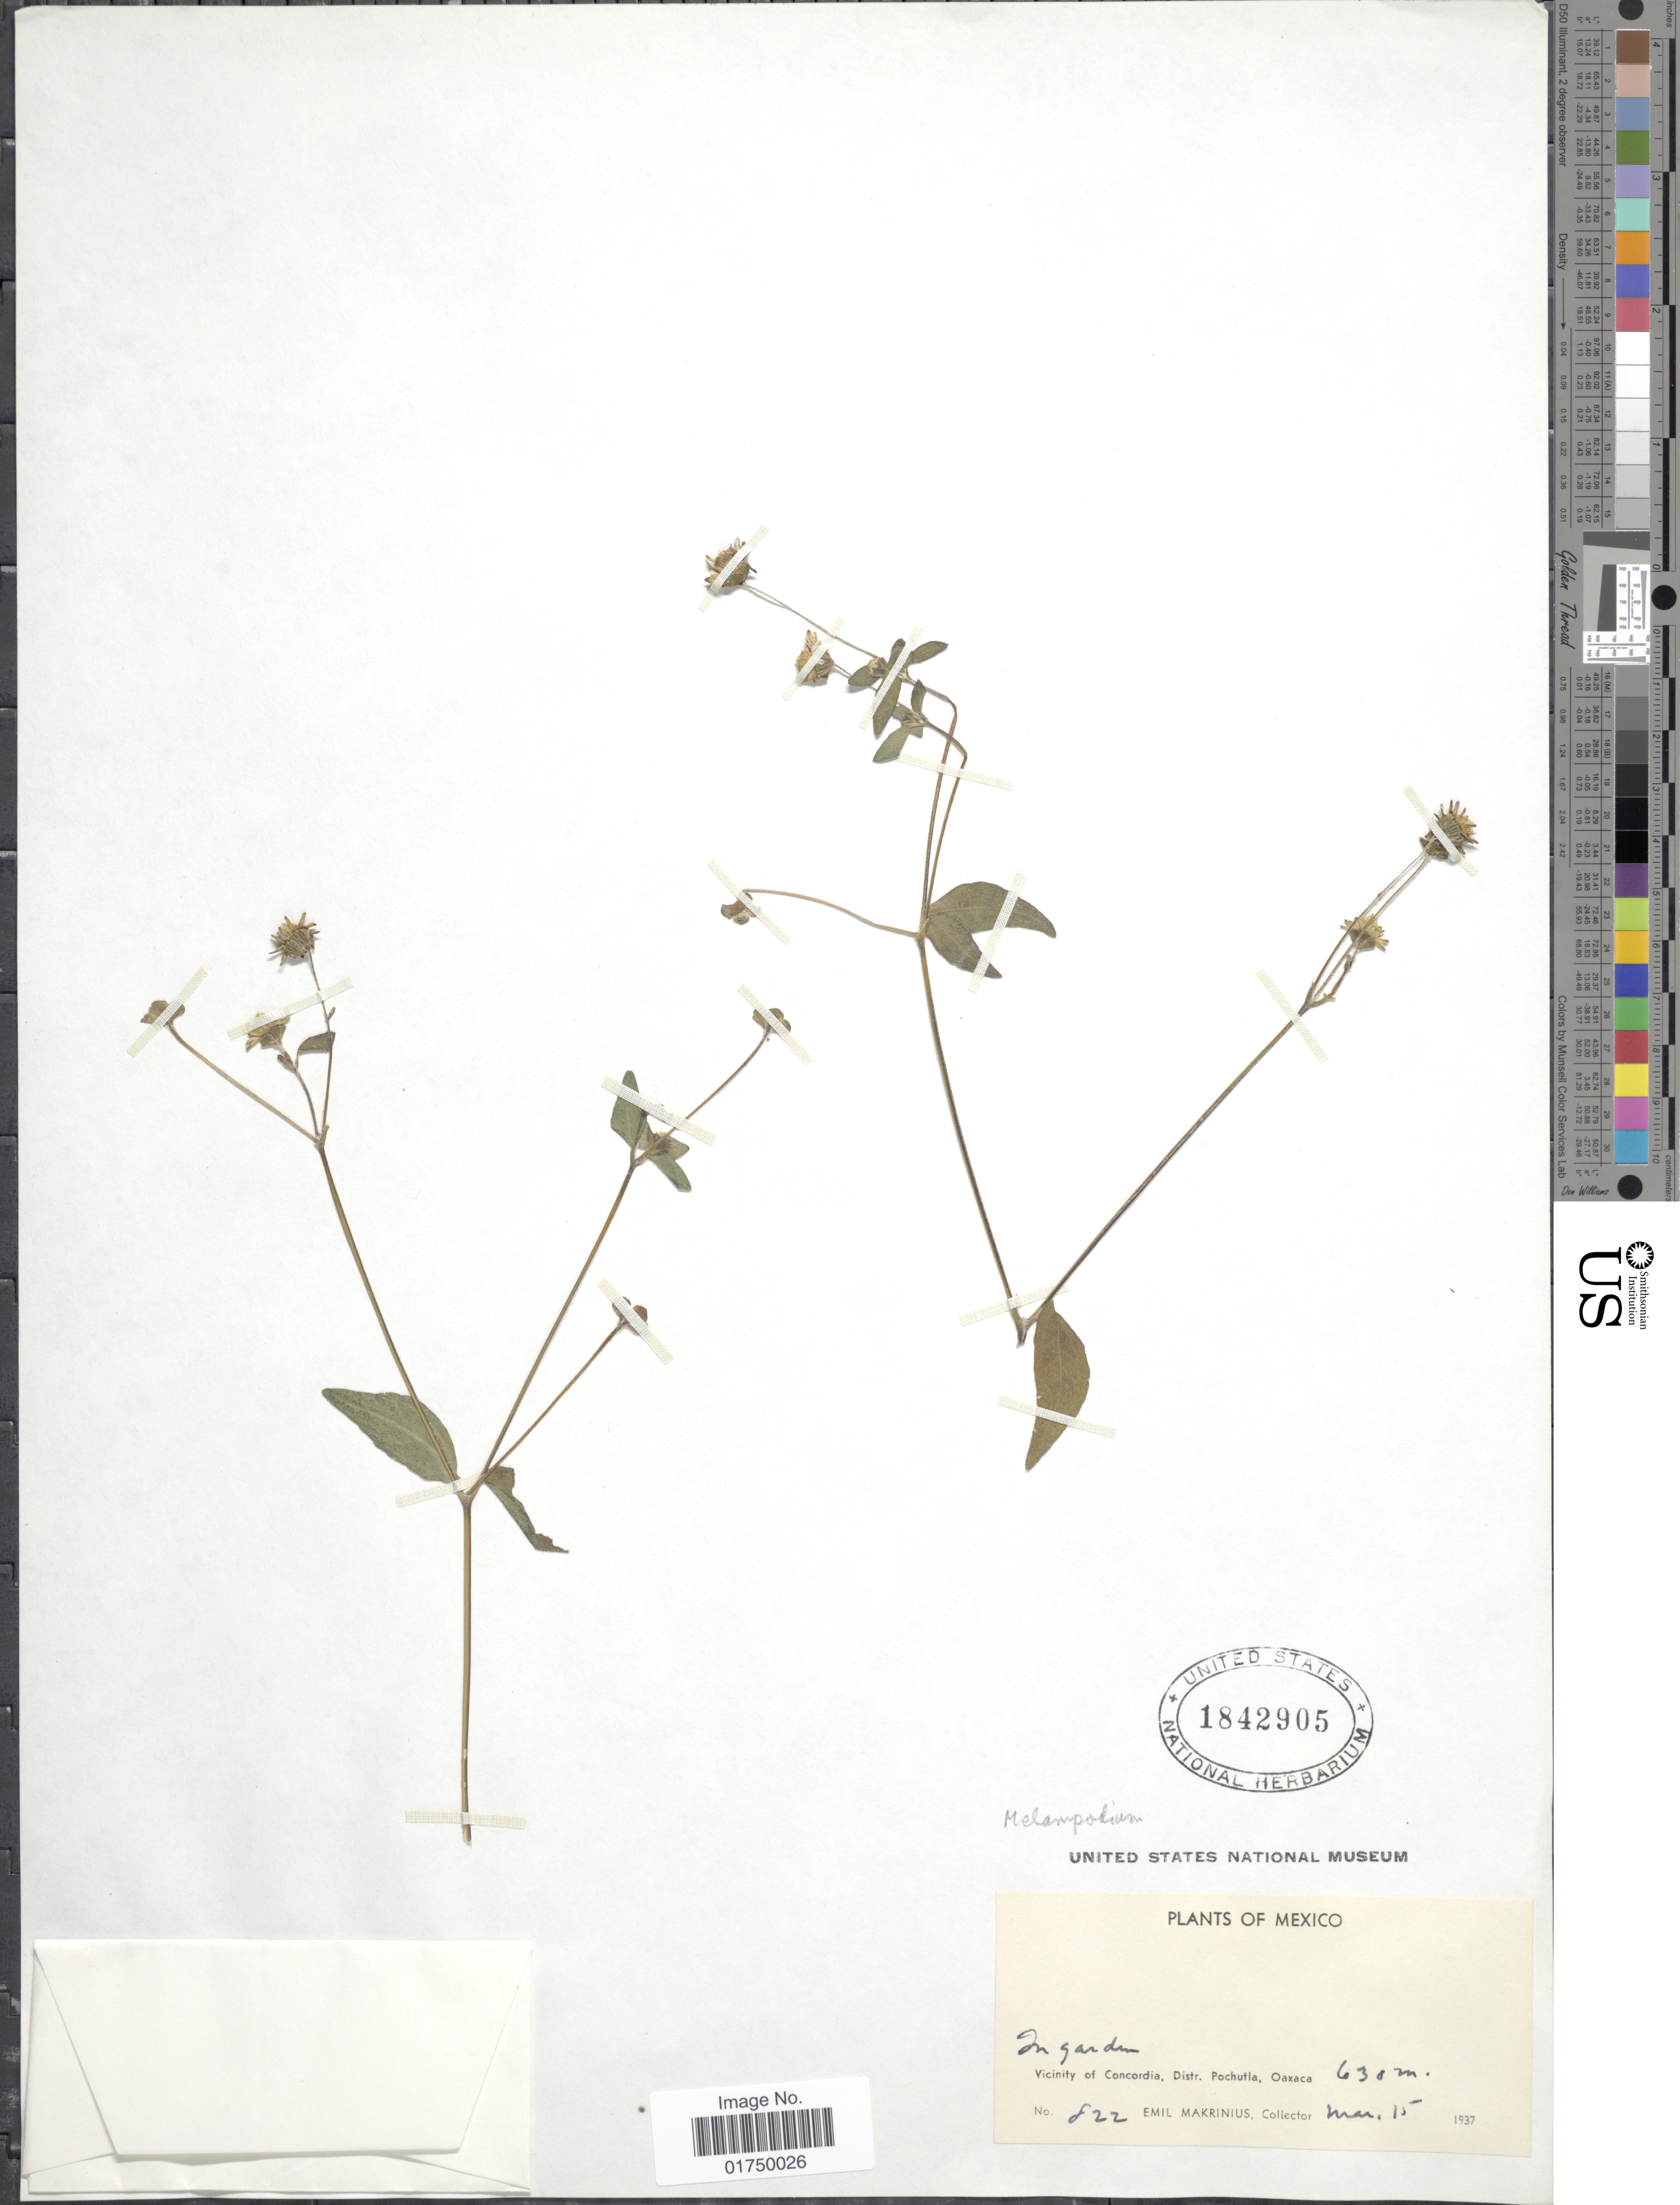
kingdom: Plantae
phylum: Tracheophyta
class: Magnoliopsida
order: Asterales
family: Asteraceae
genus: Melampodium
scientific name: Melampodium sp.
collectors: E. Makrinus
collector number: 822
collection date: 1937-03-15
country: Mexico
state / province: Oaxaca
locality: In garden. Vicinity of Concordia, Distr. Pochutla, Oaxaca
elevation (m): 630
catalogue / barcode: US 1842905